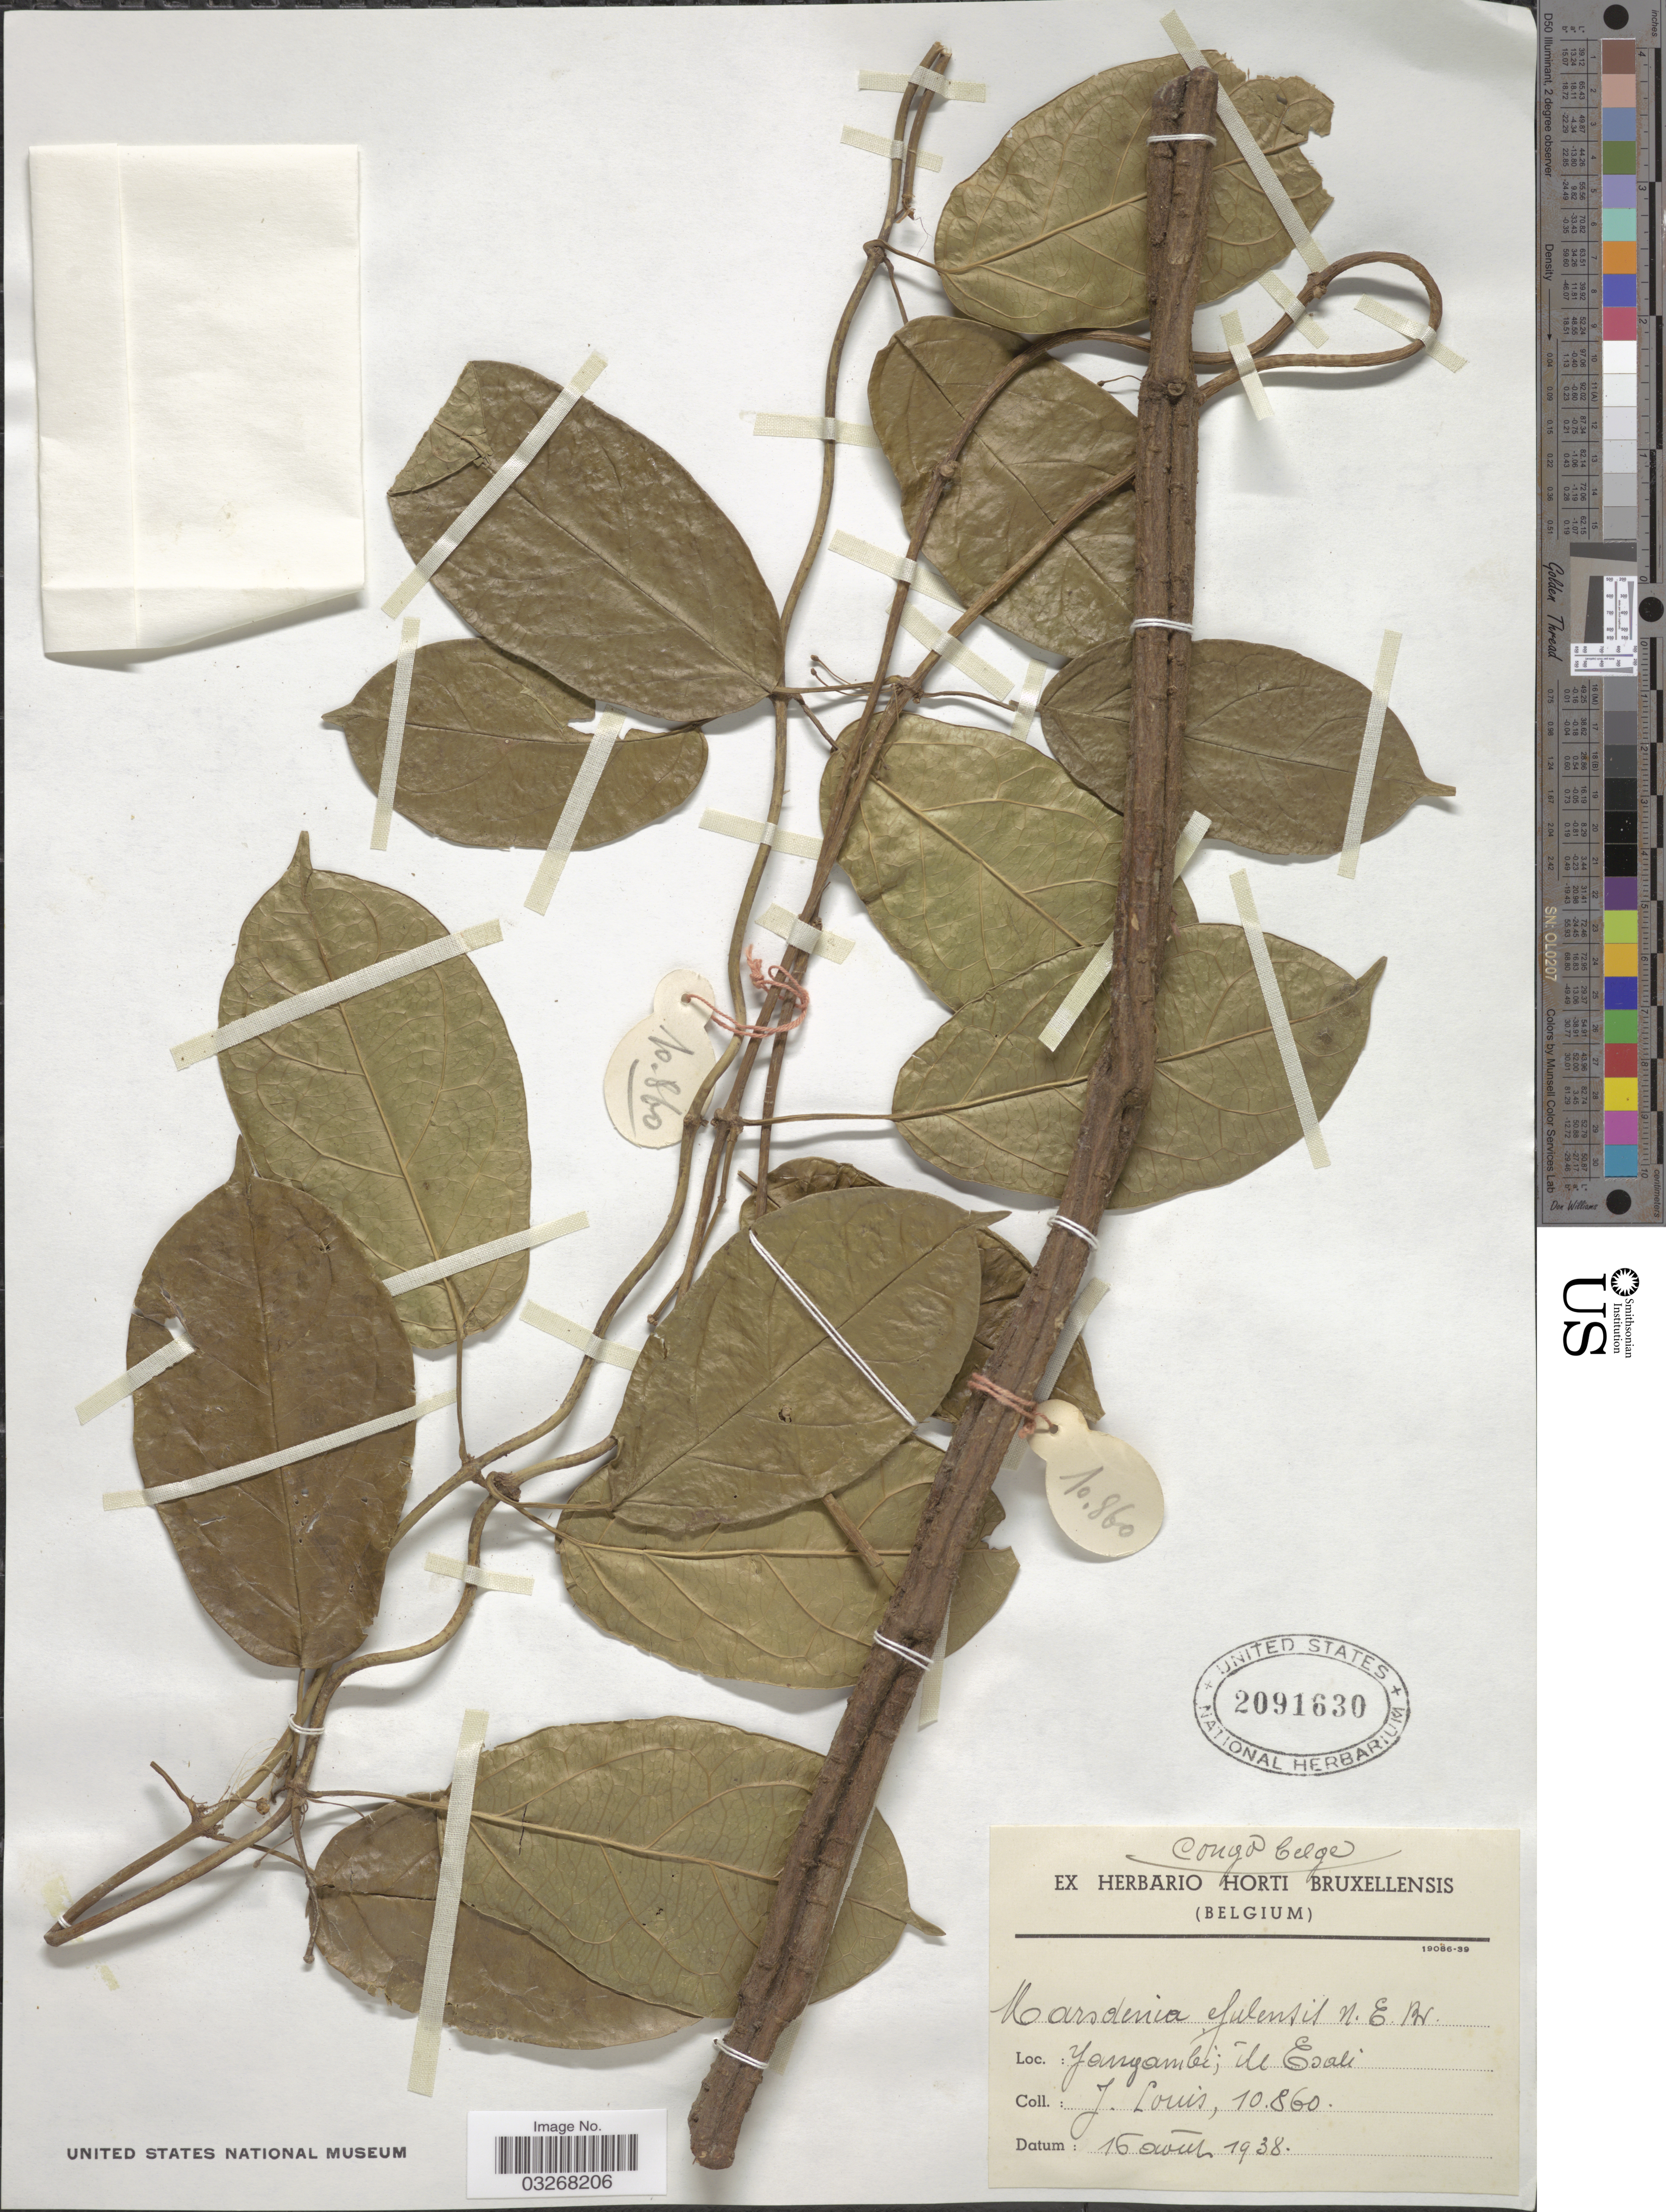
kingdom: Plantae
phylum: Tracheophyta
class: Magnoliopsida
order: Gentianales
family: Apocynaceae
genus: Marsdenia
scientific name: Marsdenia efulensis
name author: N.E. Br.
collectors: J. Louis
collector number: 10860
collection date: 1938-08-16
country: Congo, Democratic Republic of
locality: Congo Belge. Yangambi; île Esali.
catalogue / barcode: US 2091630